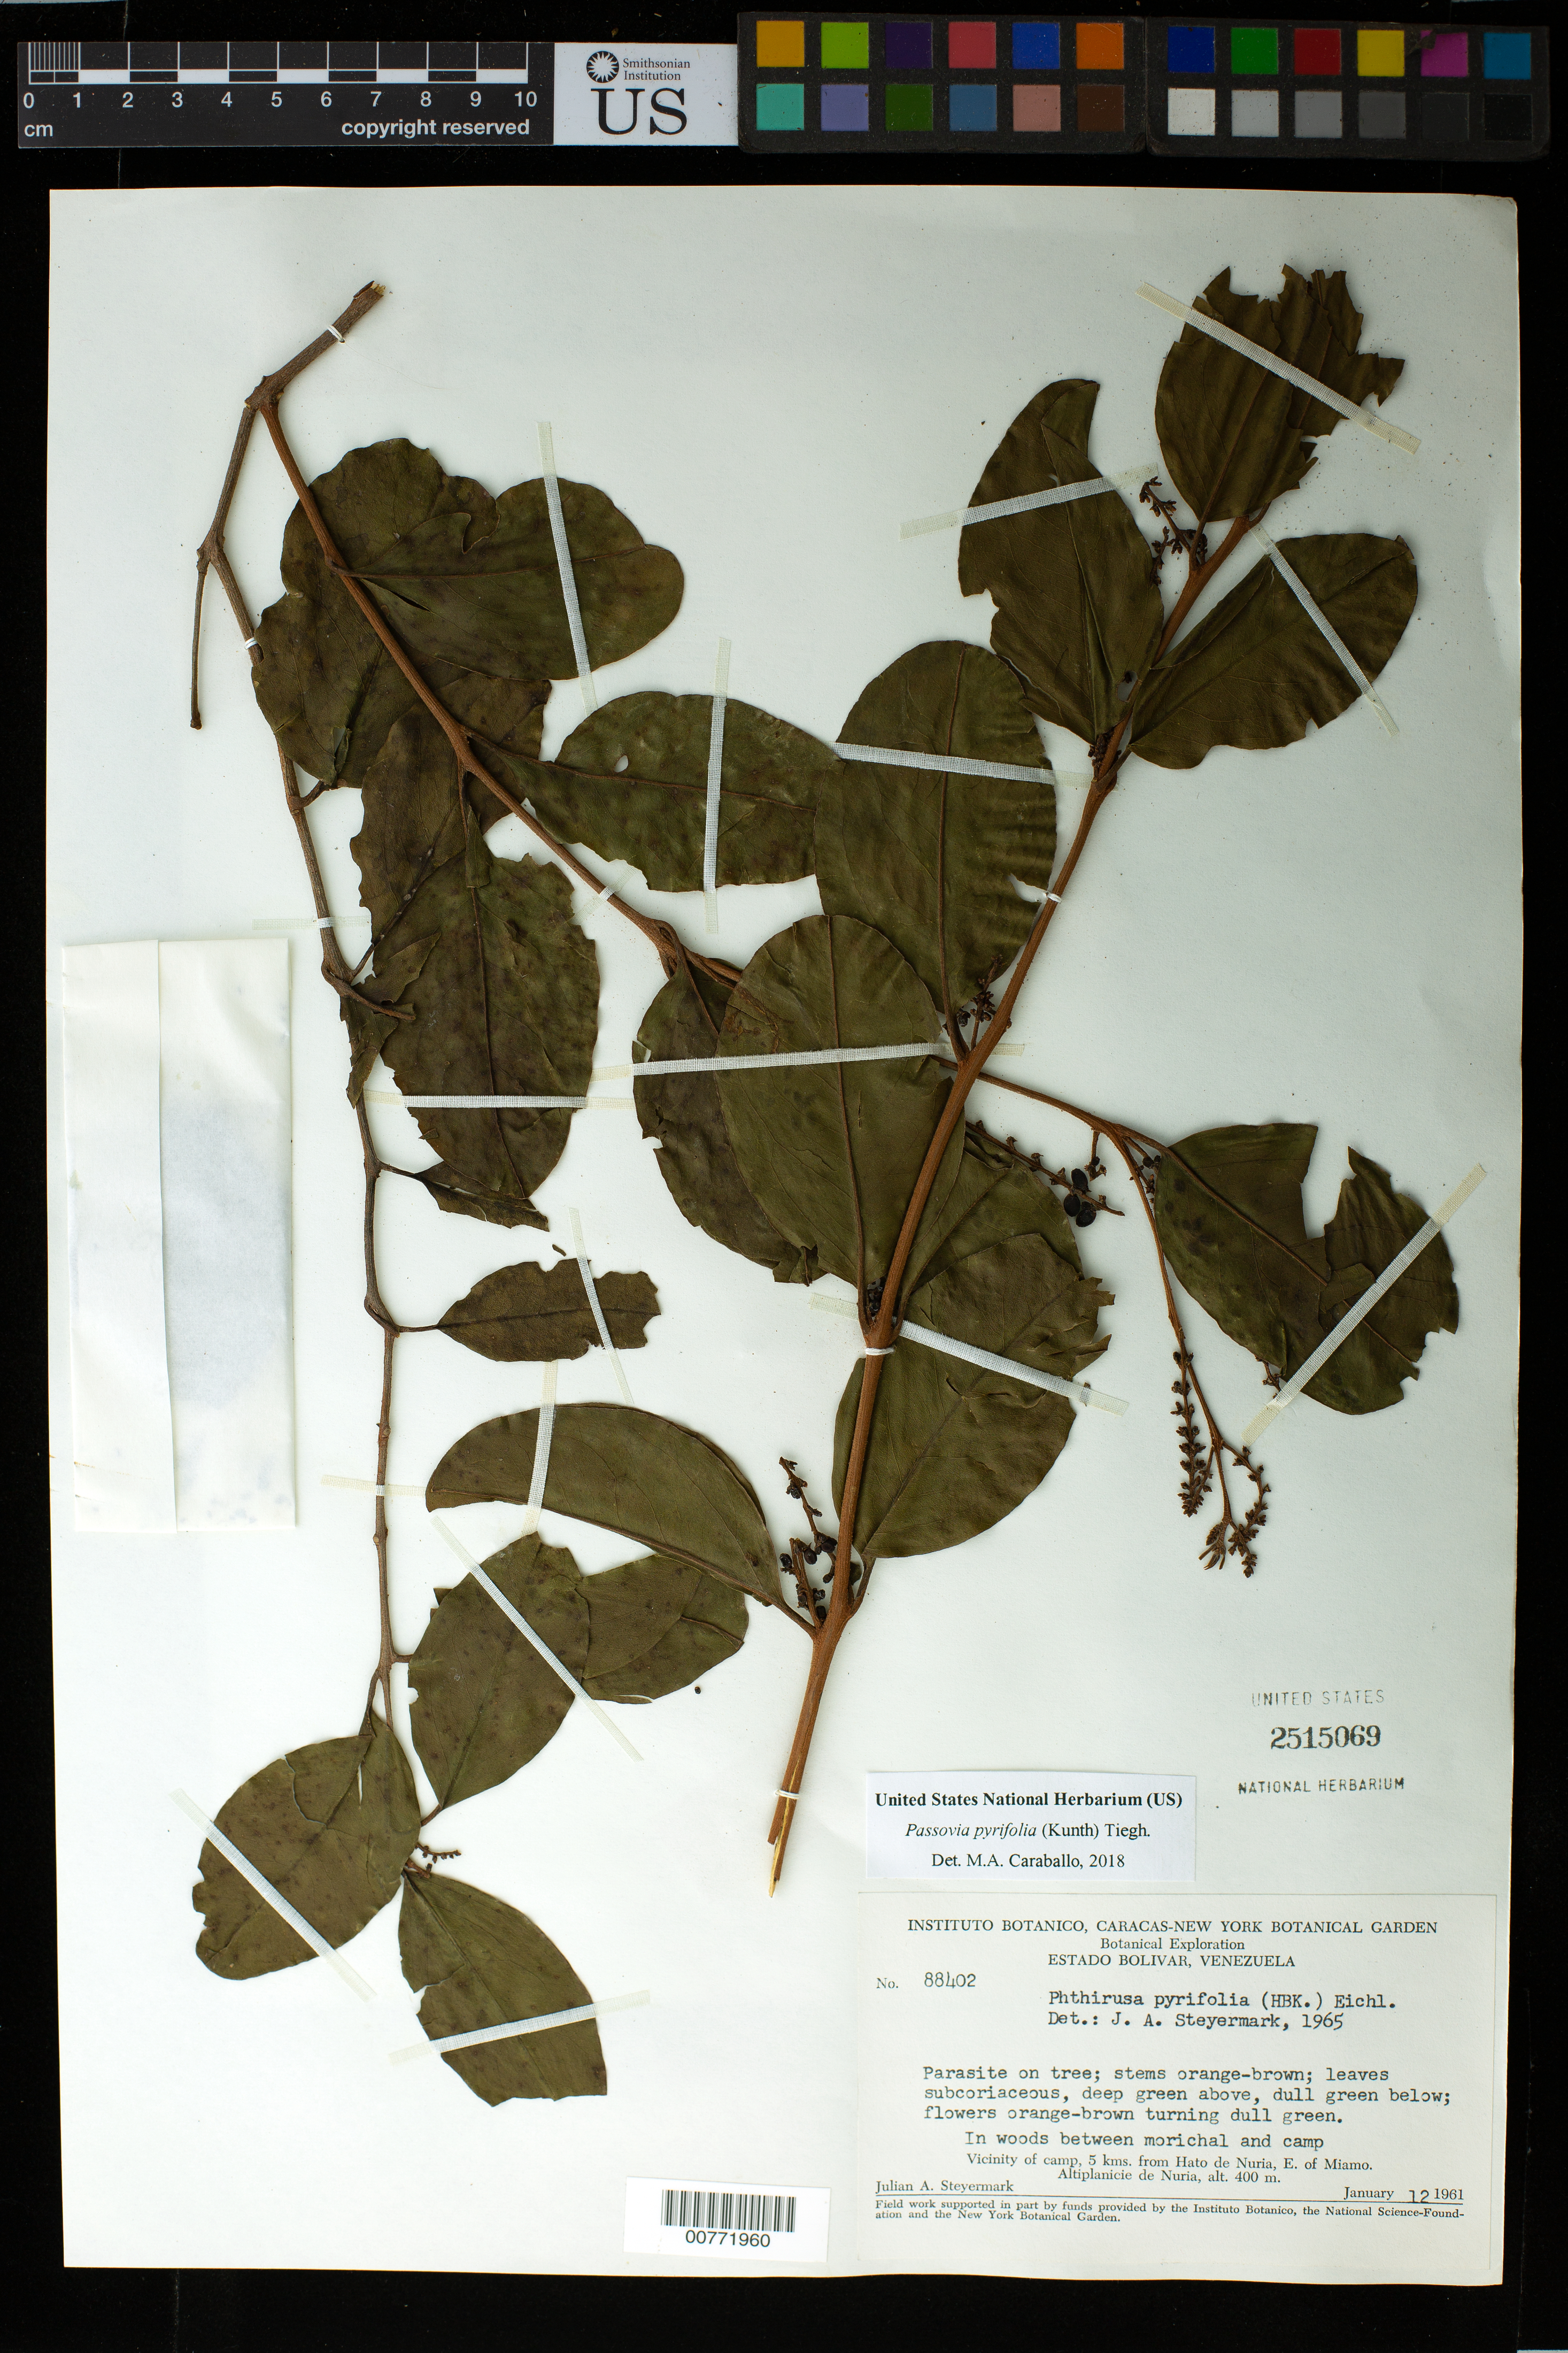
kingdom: Plantae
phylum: Tracheophyta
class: Magnoliopsida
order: Santalales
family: Loranthaceae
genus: Passovia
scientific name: Passovia pyrifolia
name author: (Kunth) Tiegh.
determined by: Caraballo-Ortiz, Marcos A., (MISS), University of Mississippi (UNITED STATES)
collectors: J. Steyermark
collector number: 88402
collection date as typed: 12-Jan-61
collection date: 1961-01-12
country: Venezuela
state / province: Bolívar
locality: Hato de Nuria, 5 km from; E of Miamo, Altiplanicie de Nuria, vic of camp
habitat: Woods between morichal and camp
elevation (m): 400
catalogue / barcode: US 2515069